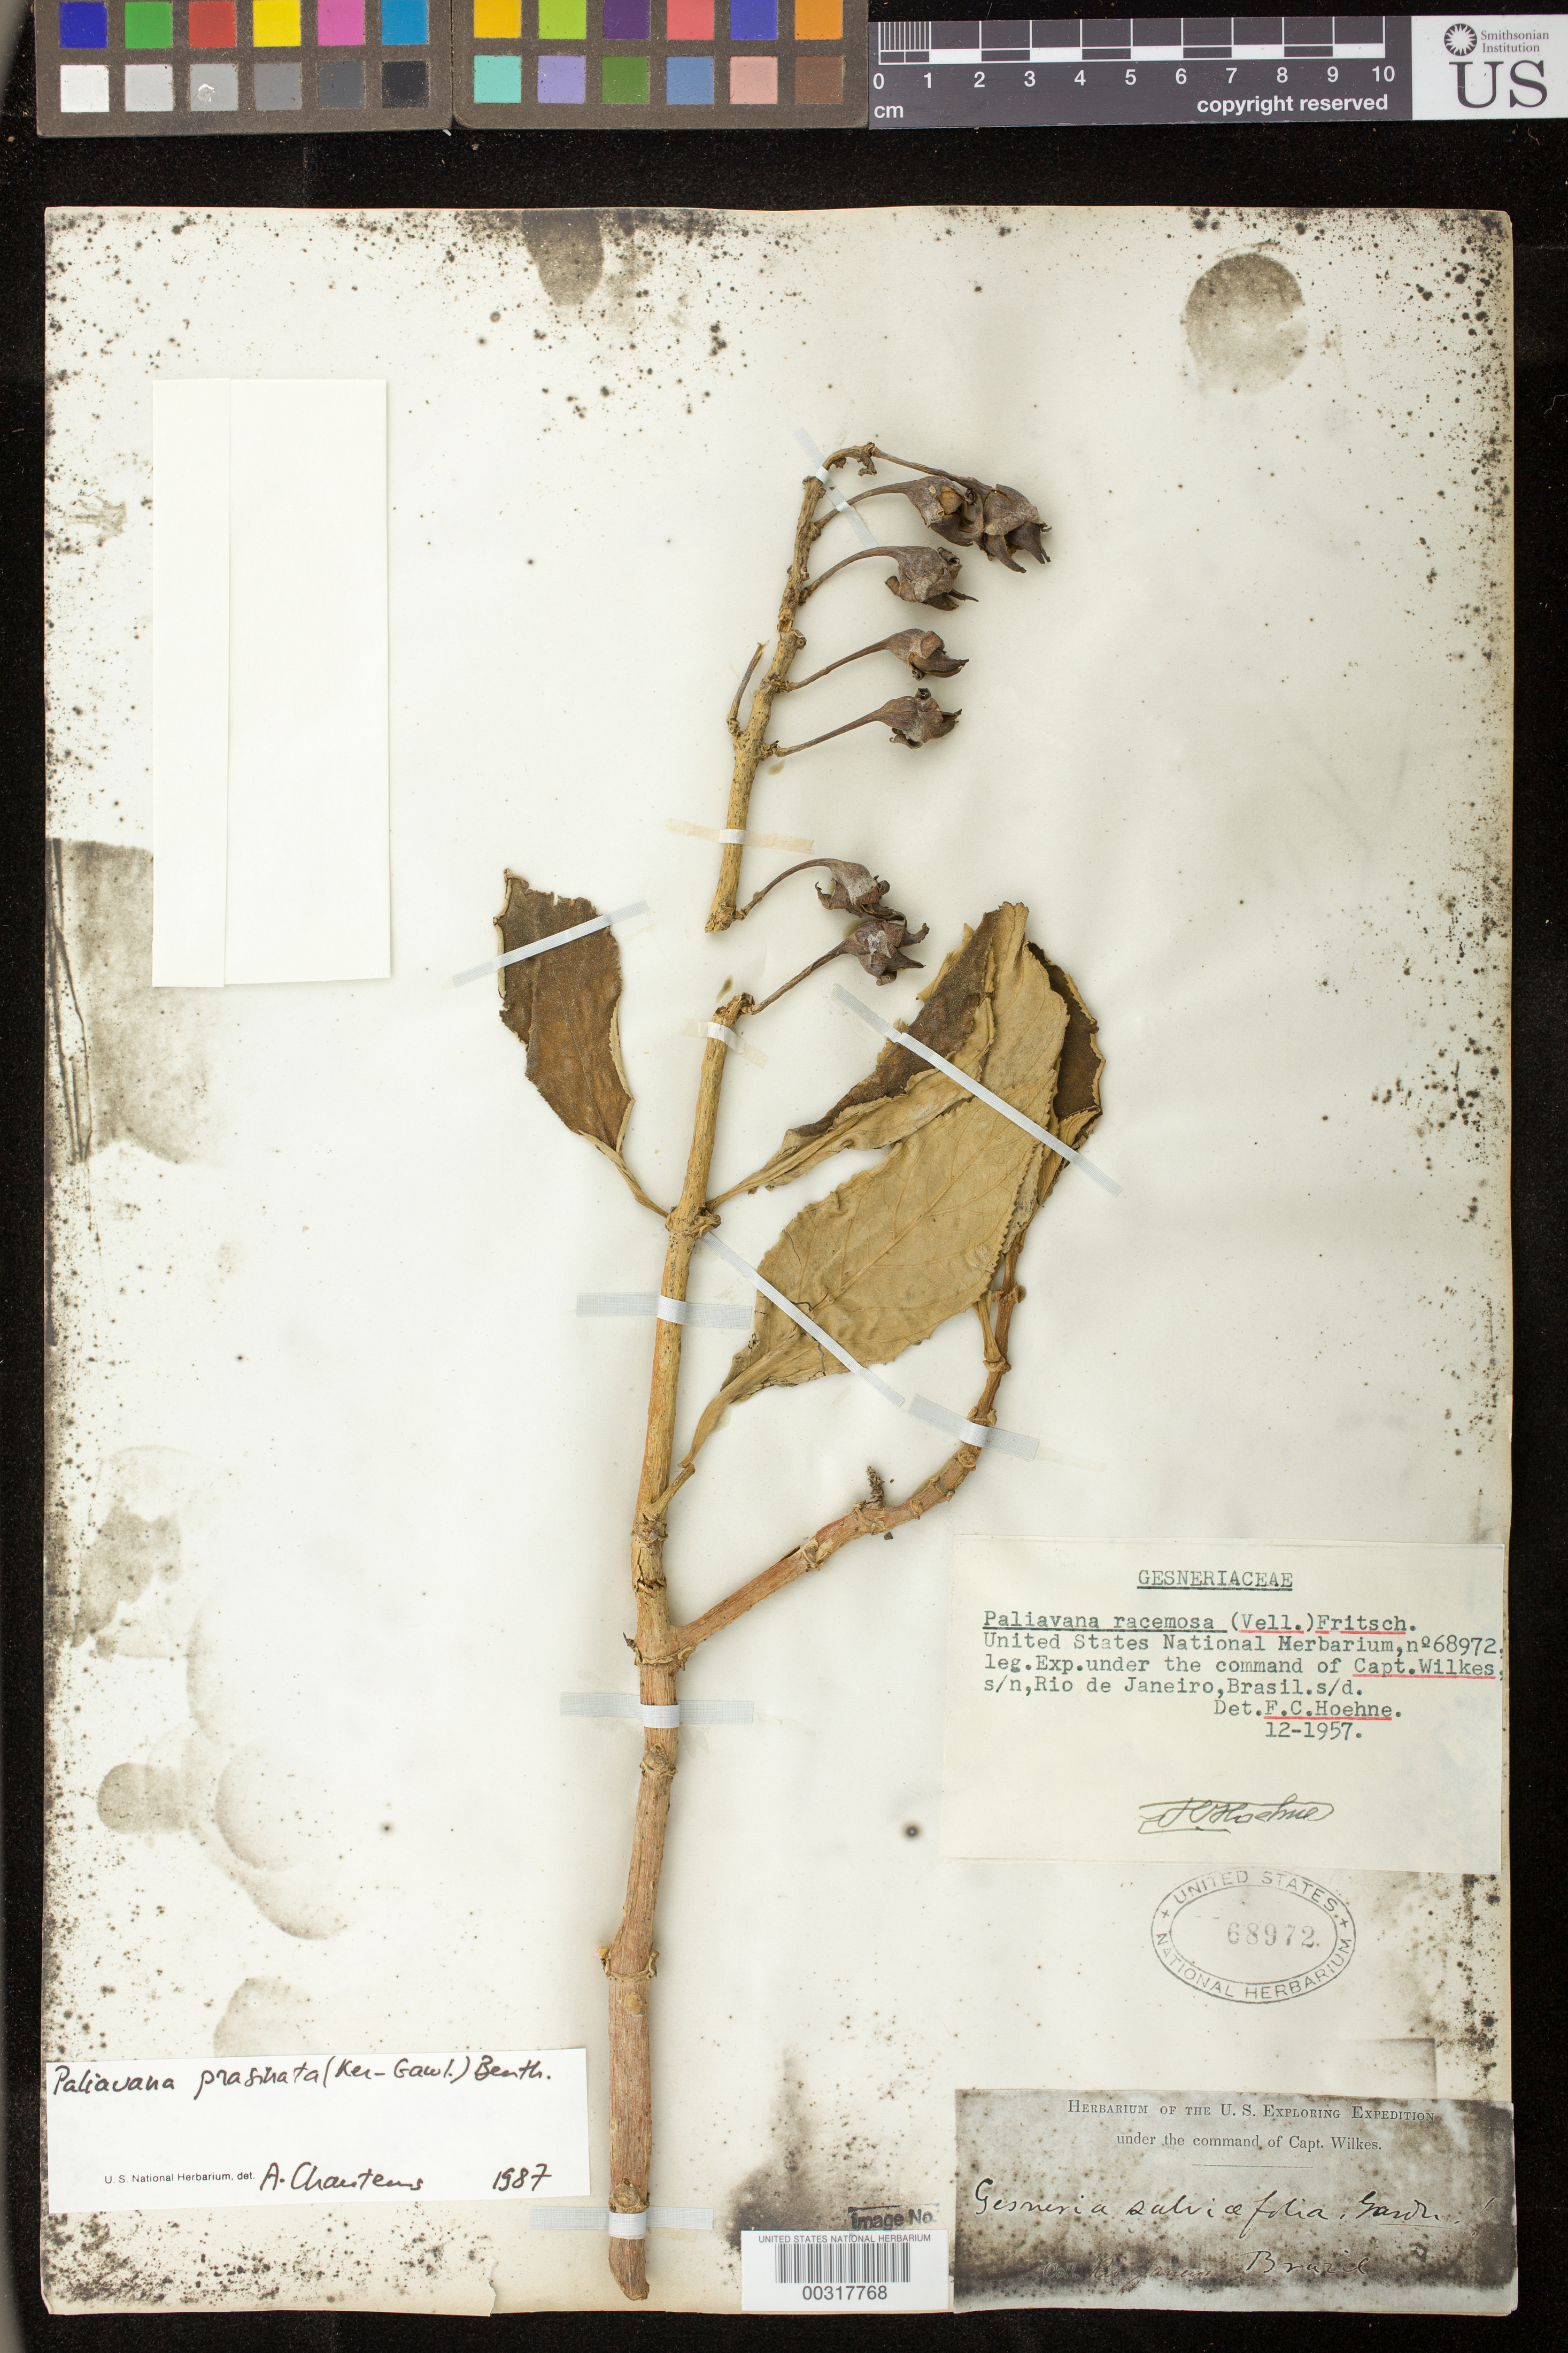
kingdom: Plantae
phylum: Tracheophyta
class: Magnoliopsida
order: Lamiales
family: Gesneriaceae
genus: Paliavana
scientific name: Paliavana prasinata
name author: (Ker Gawl.) Benth.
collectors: Wilkes Explor. Exped.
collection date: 1838/1842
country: Brazil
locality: Rio de Janeiro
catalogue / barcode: US 68972